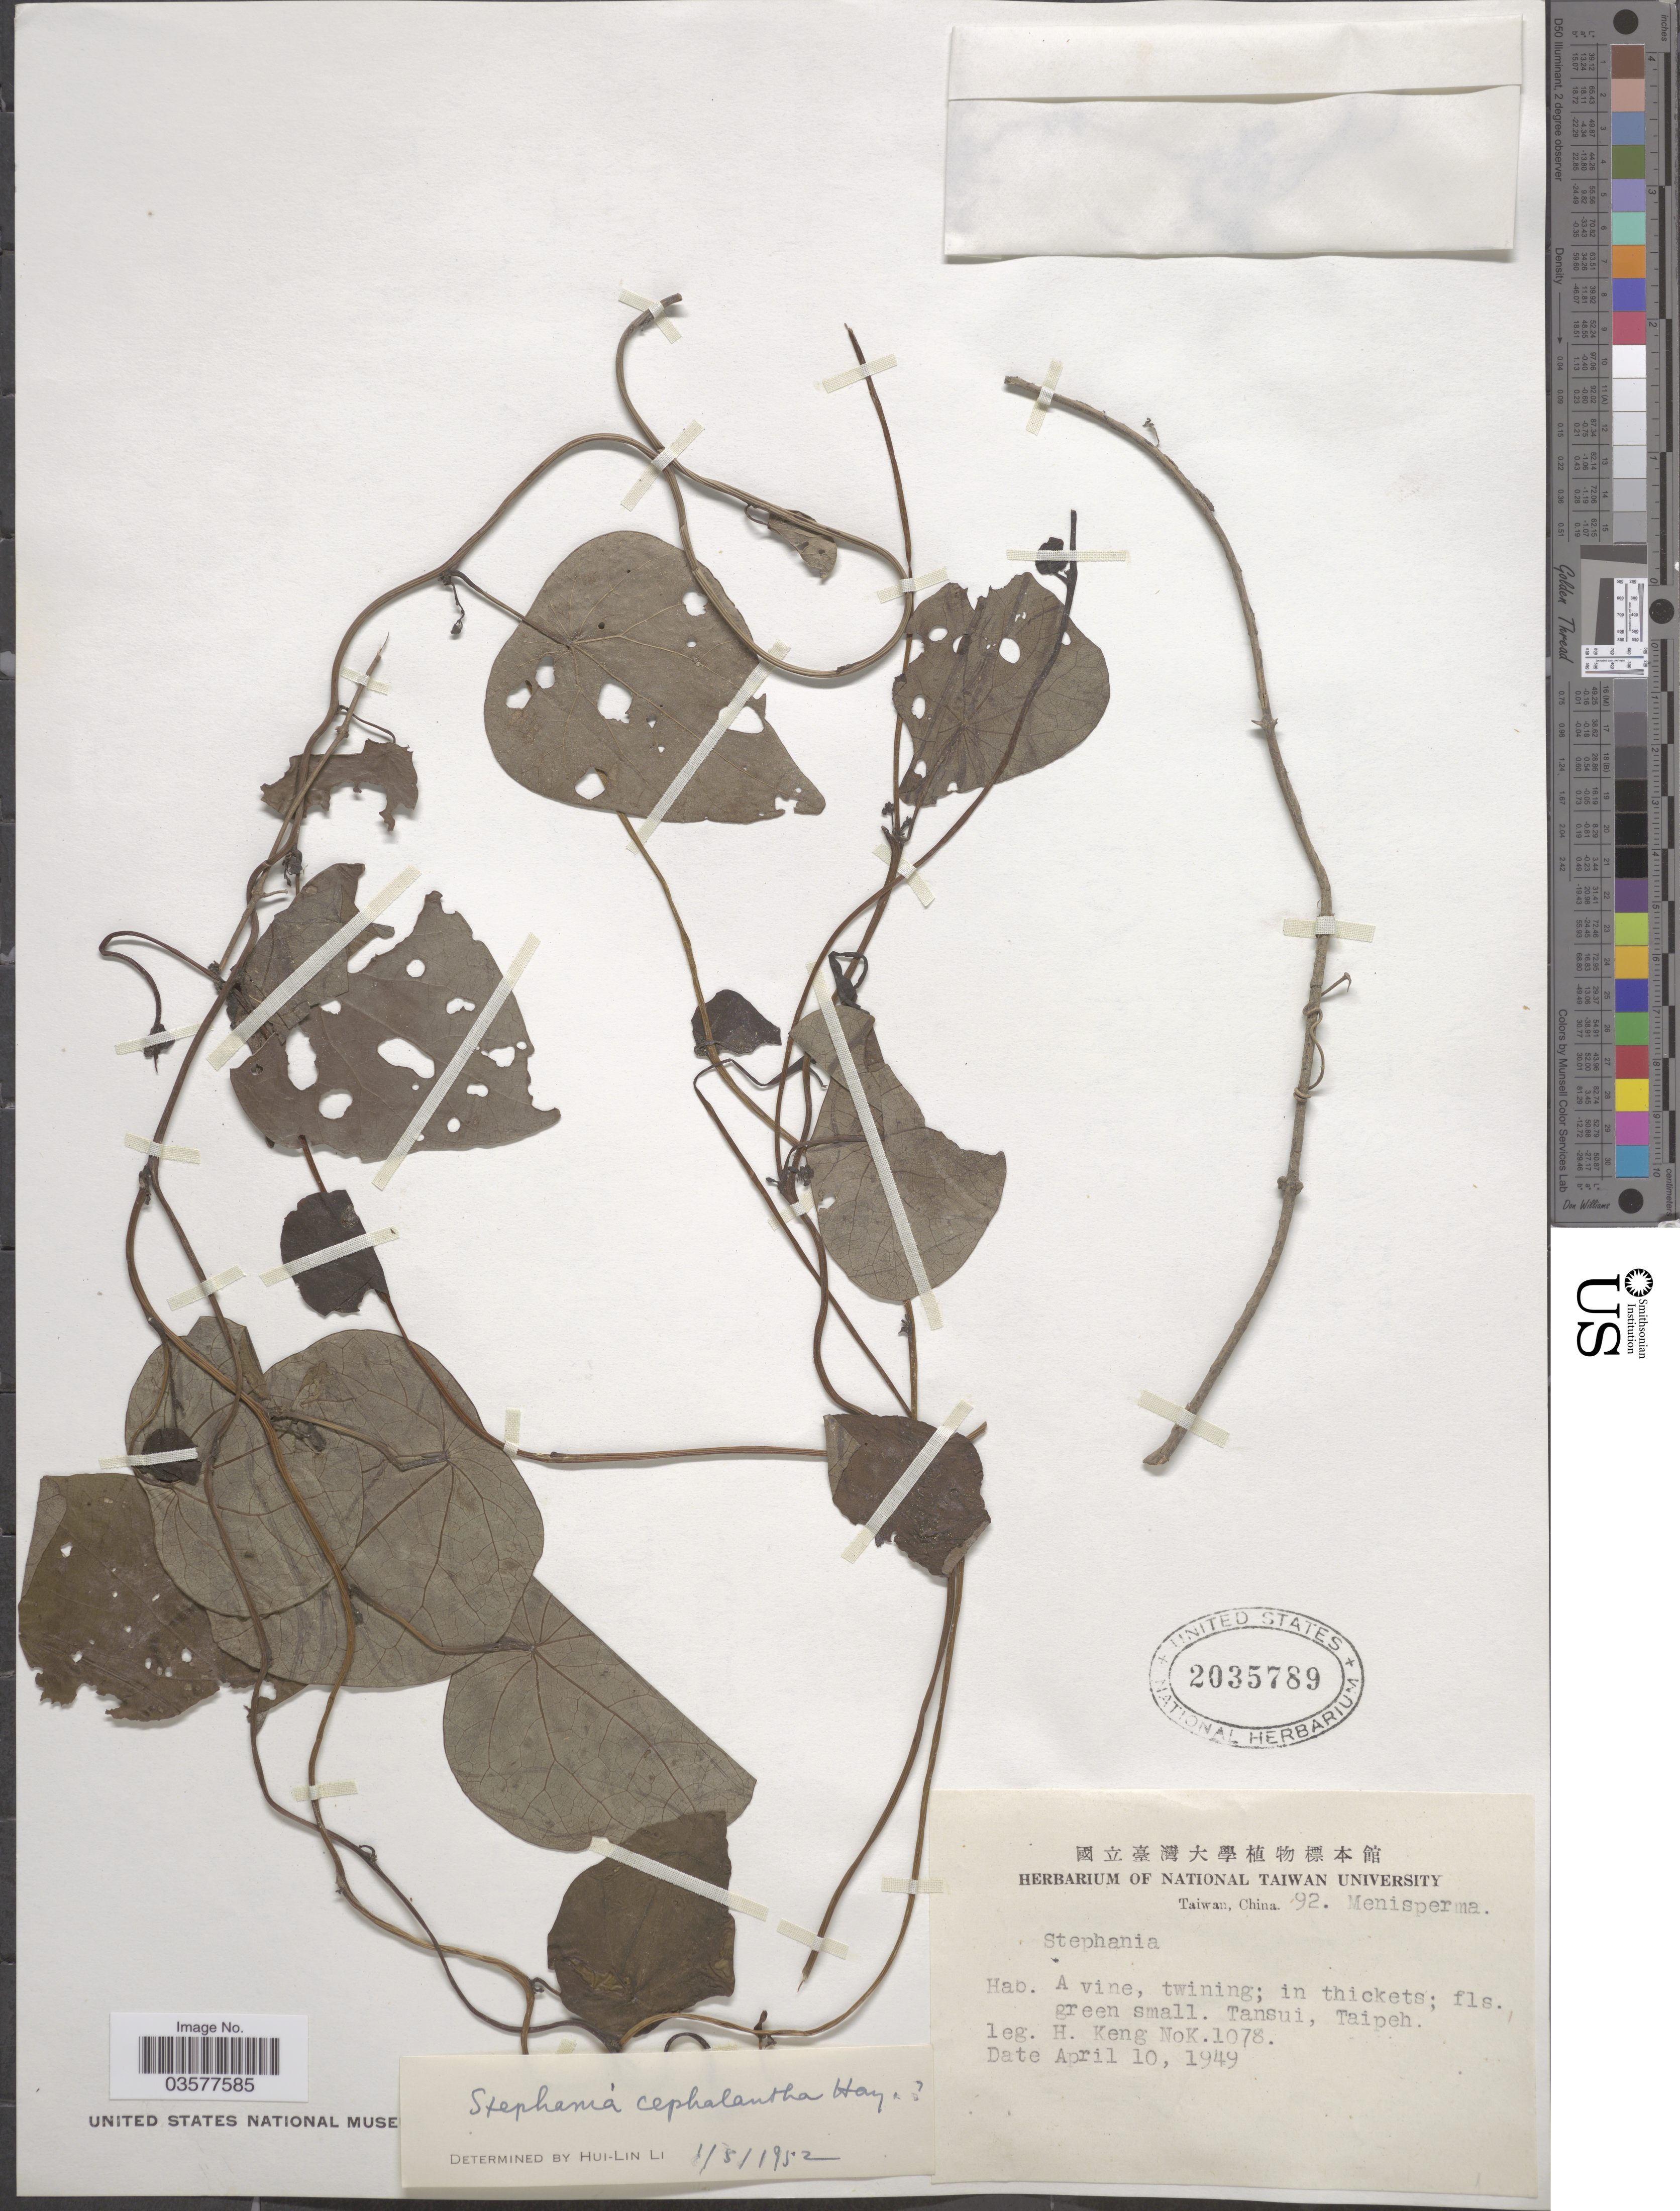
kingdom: Plantae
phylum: Tracheophyta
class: Magnoliopsida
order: Ranunculales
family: Menispermaceae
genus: Stephania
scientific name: Stephania cephalantha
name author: Hayata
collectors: H. Keng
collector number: NoK 1078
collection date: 1949-04-10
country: Taiwan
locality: Tansui, Taipeh.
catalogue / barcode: US 2035789